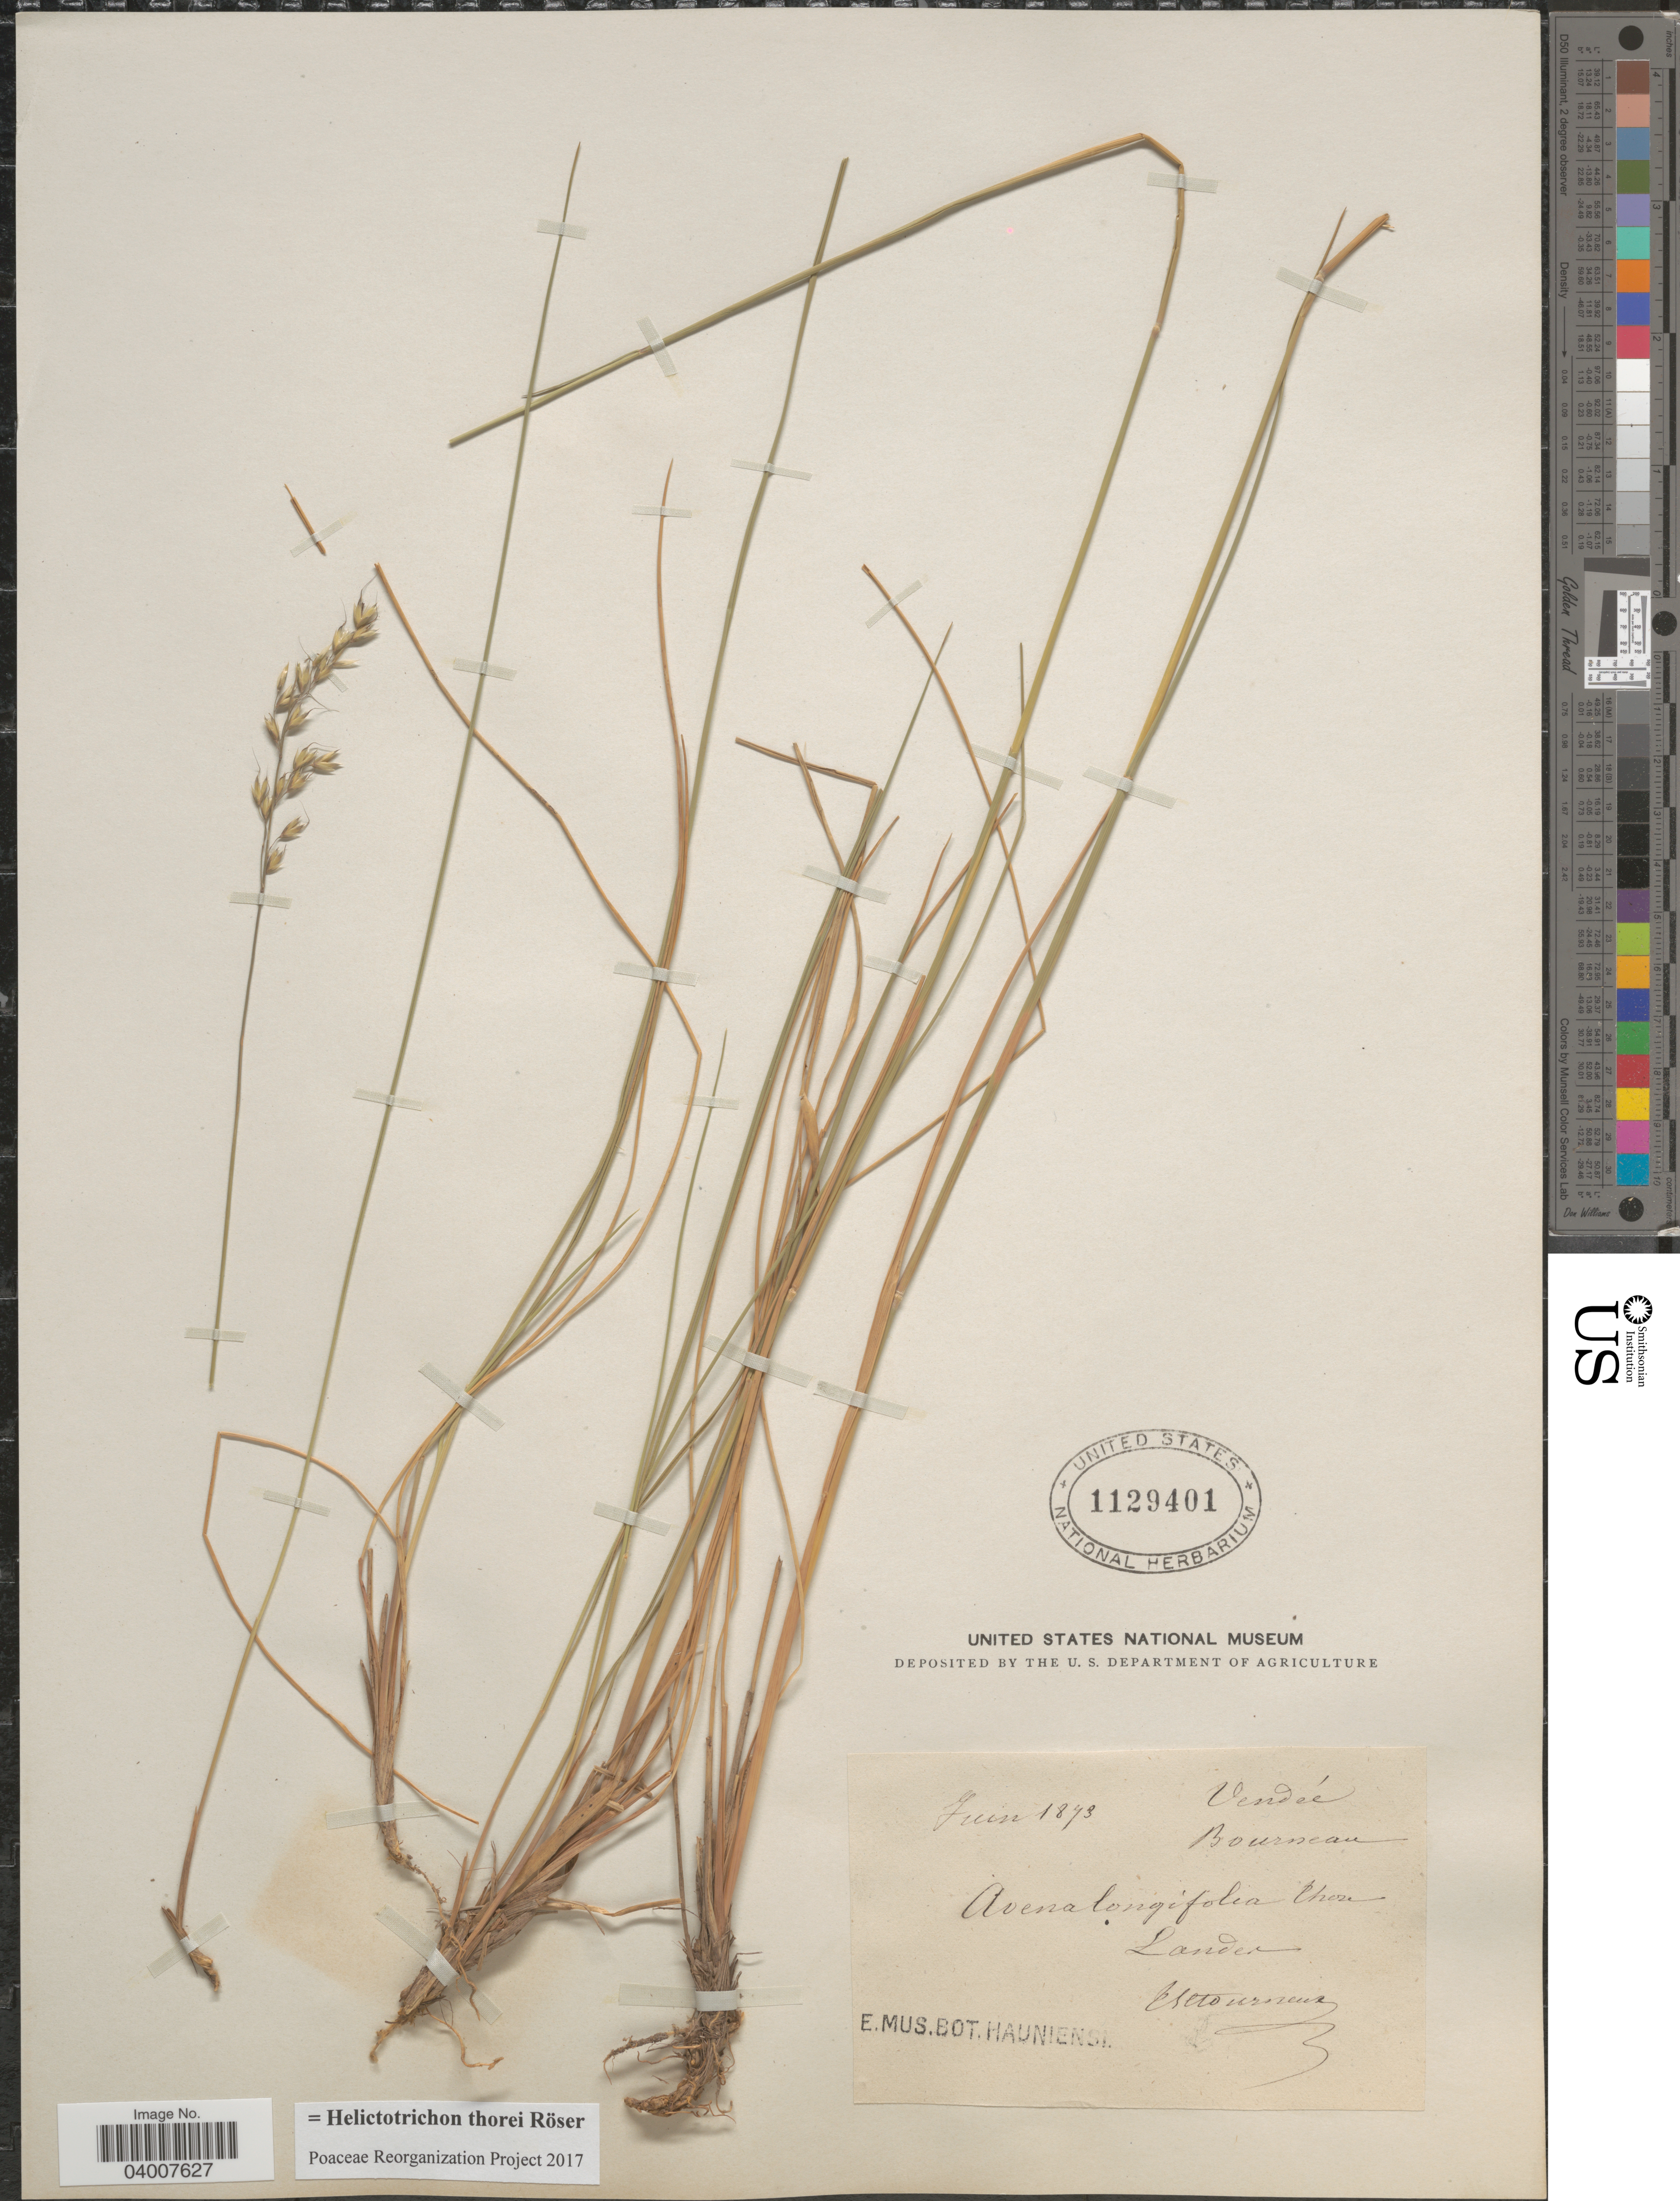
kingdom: Plantae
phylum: Tracheophyta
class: Liliopsida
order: Poales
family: Poaceae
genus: Helictotrichon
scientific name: Helictotrichon thorei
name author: Röser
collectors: Esttourneux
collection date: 1873-06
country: France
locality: Vendée, Bourneau.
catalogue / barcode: US 1129401